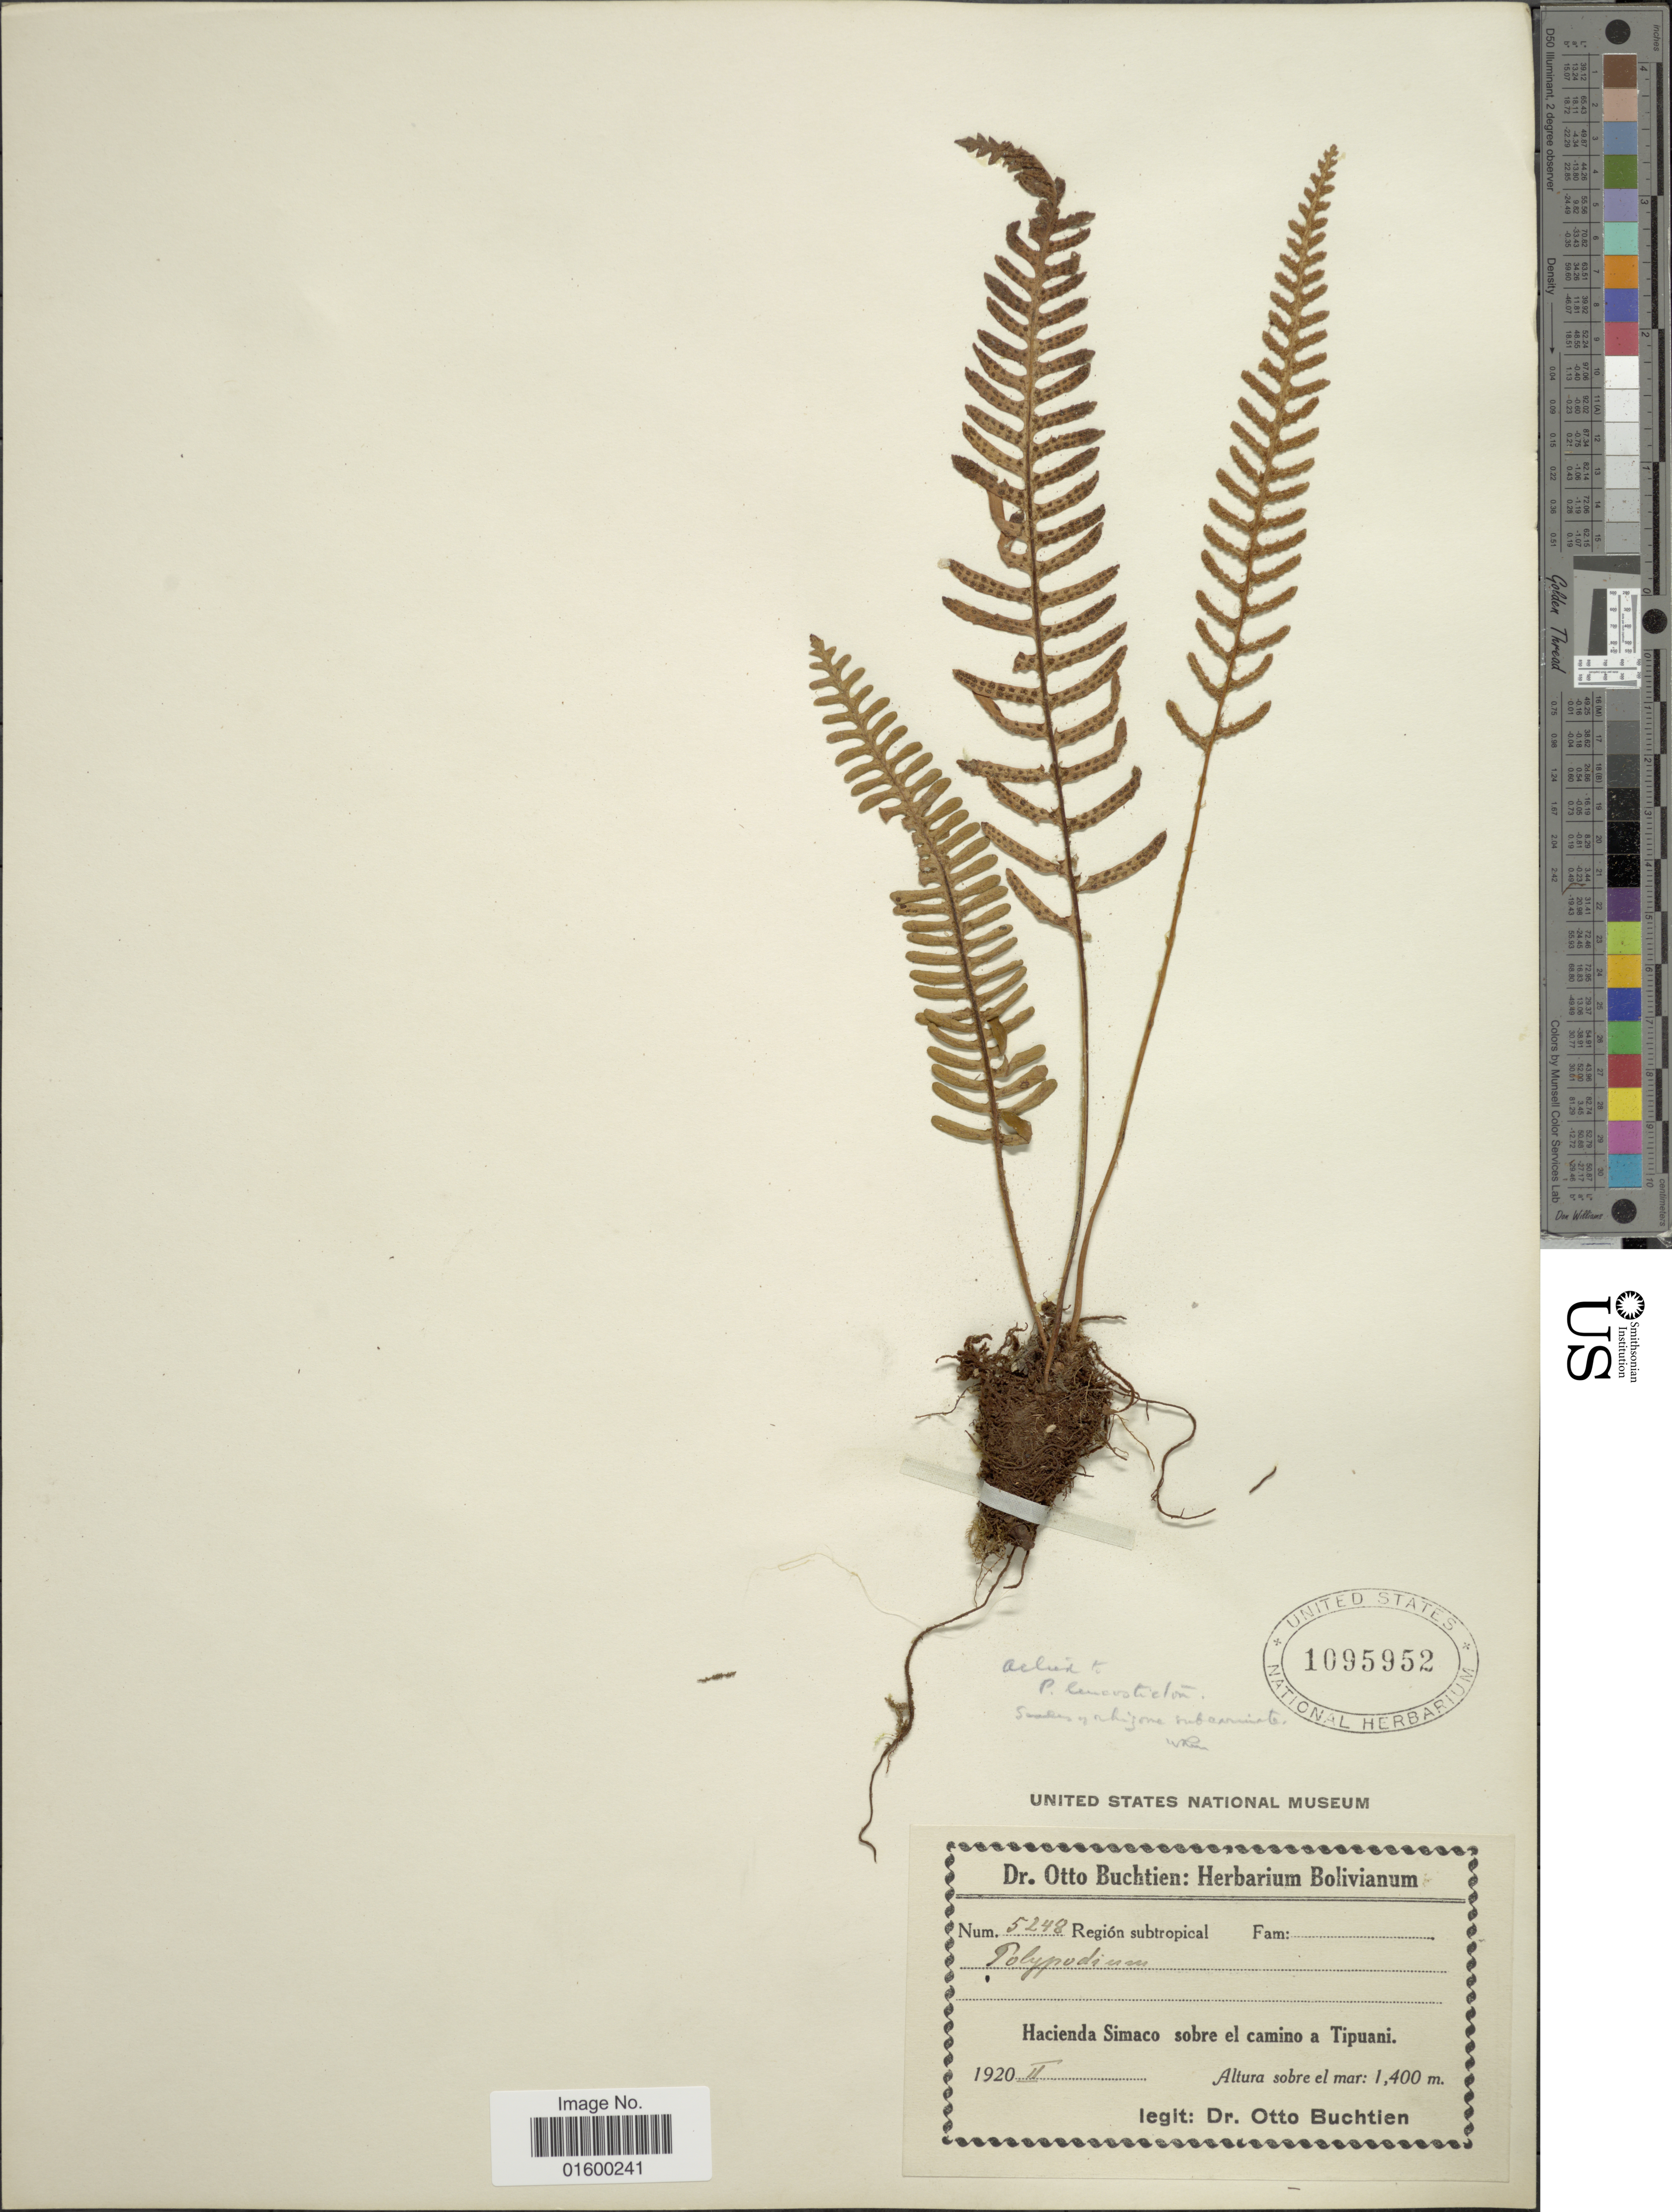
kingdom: Plantae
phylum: Tracheophyta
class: Polypodiopsida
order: Polypodiales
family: Polypodiaceae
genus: Pleopeltis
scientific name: Pleopeltis sp.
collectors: O. Buchtien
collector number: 5248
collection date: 1920-02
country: Bolivia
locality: Hacienda Simaco sobre el camino a Tipuani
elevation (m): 1400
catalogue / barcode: US 1095952